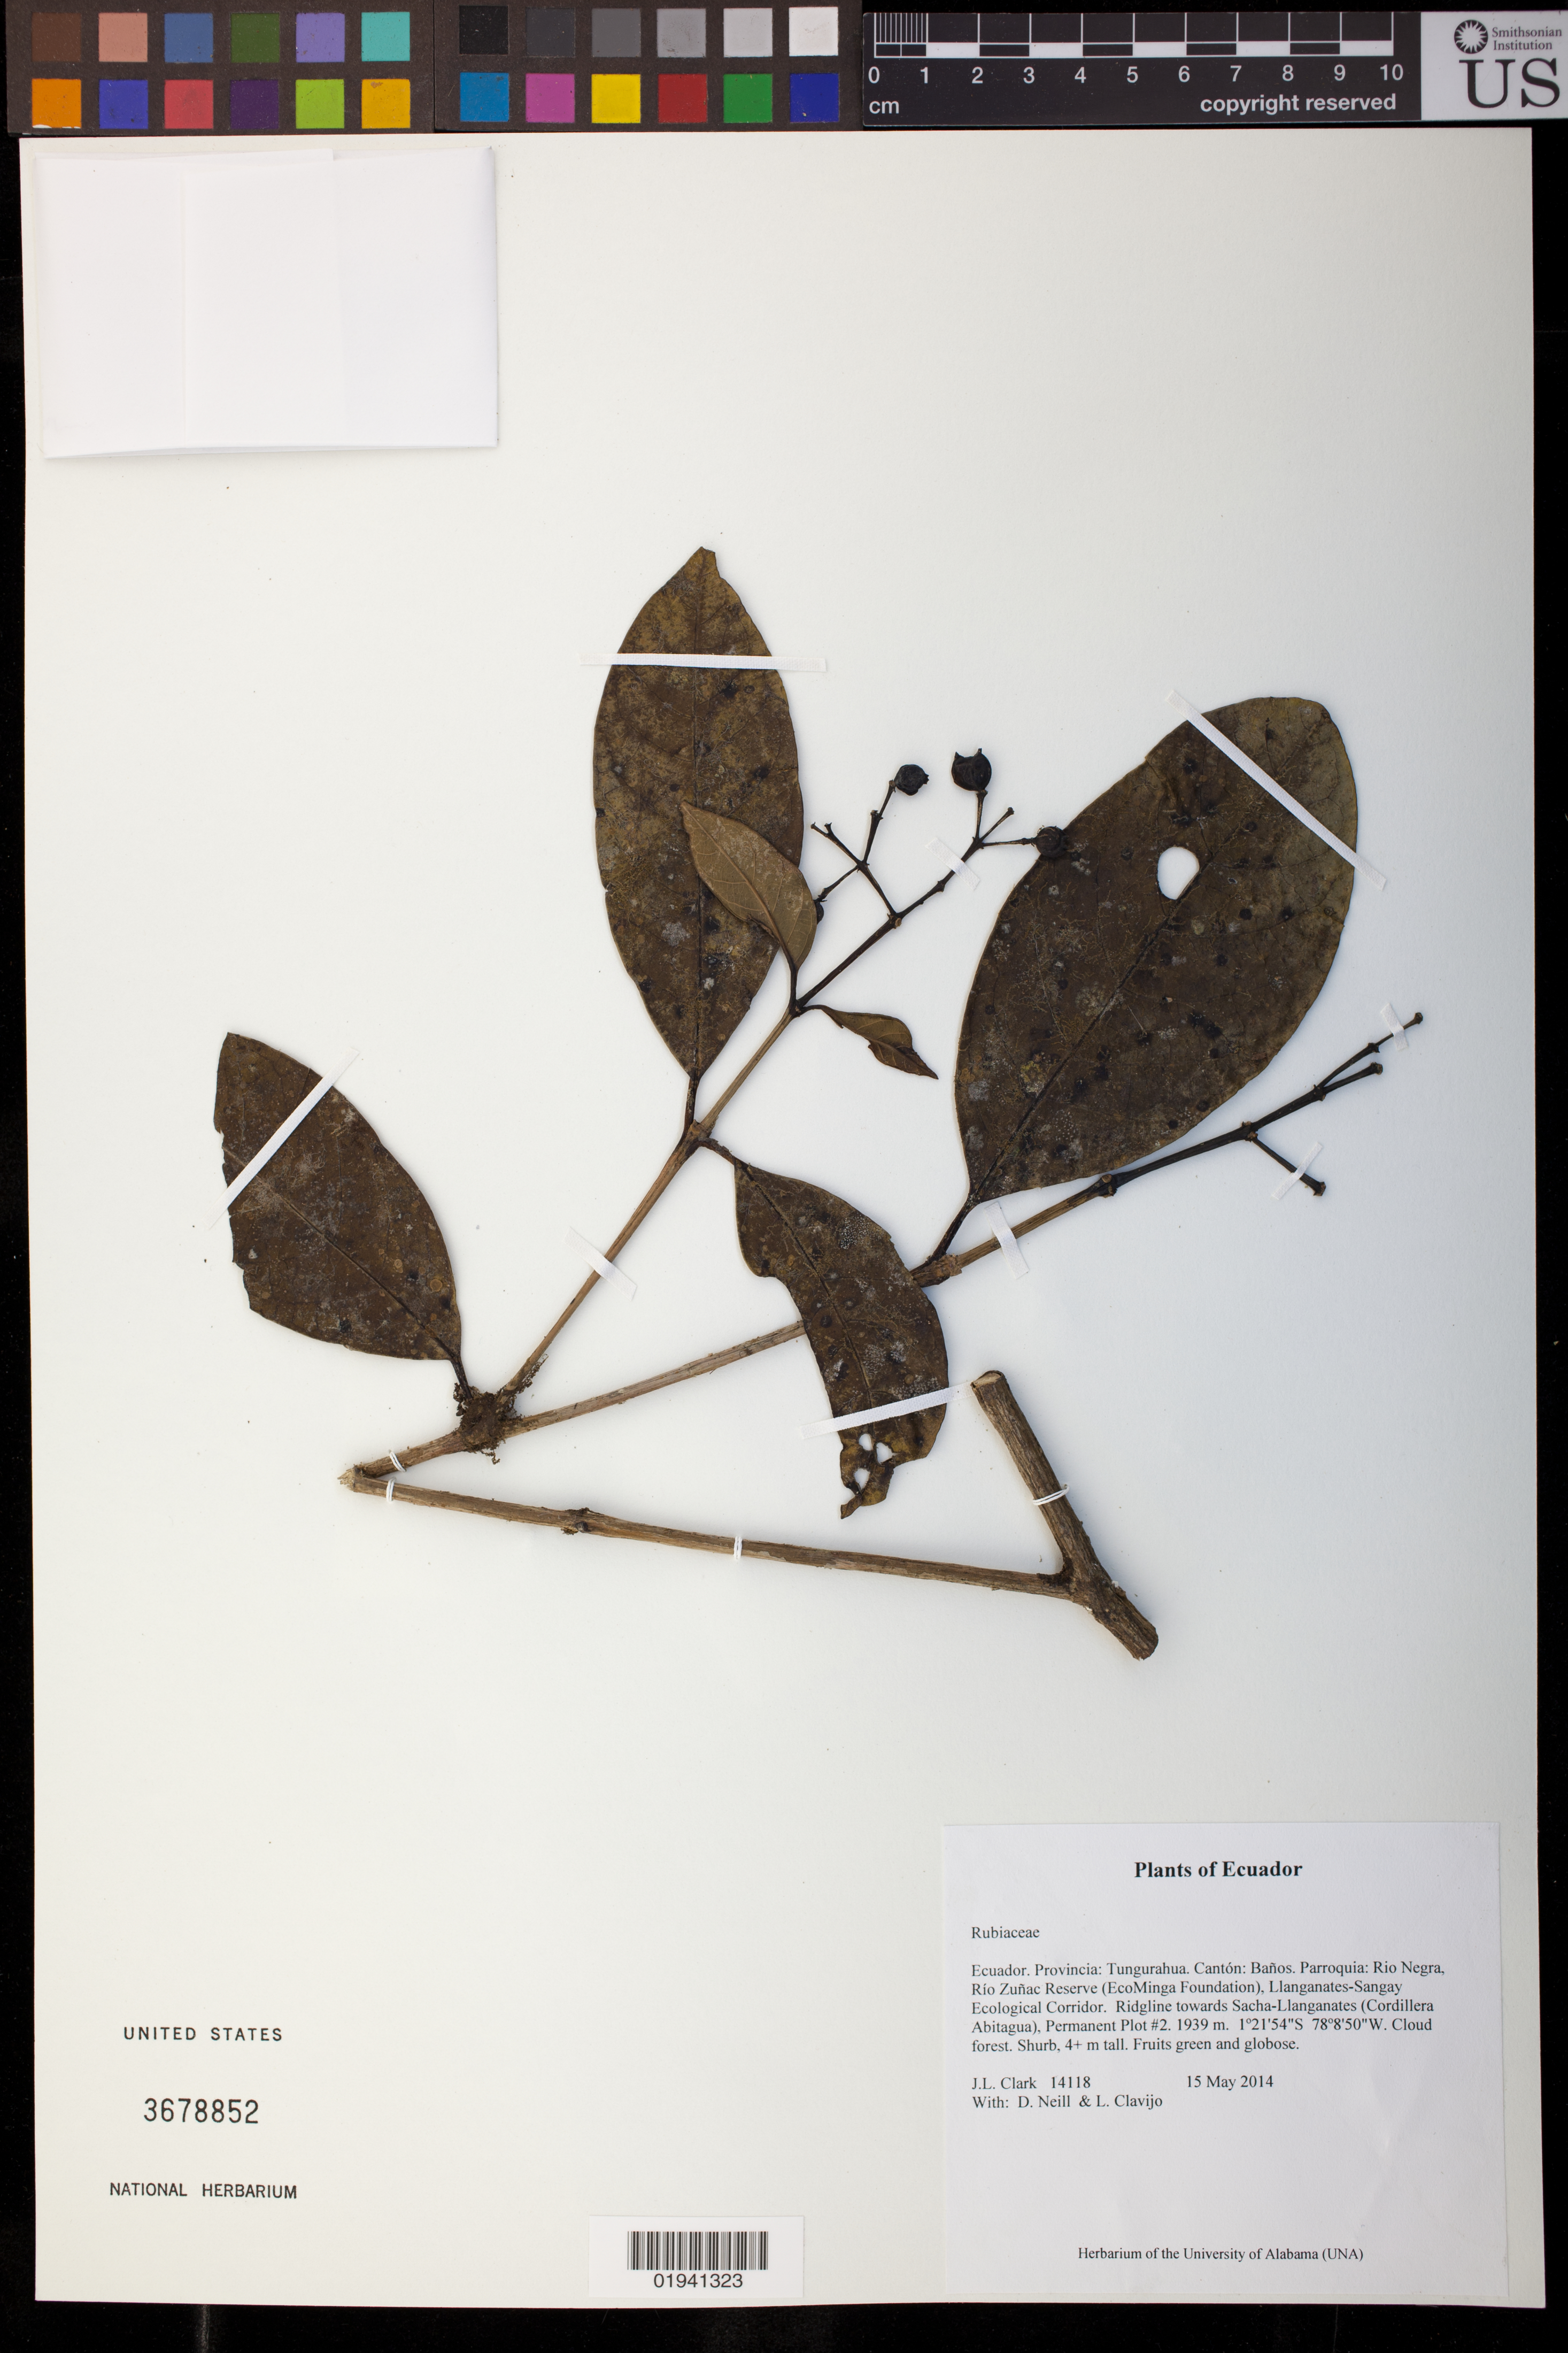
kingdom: Plantae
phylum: Tracheophyta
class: Magnoliopsida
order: Gentianales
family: Rubiaceae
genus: Coussarea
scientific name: Coussarea sp.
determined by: Kirkbride, J. H., Jr.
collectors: J. L. Clark, D. Neill & L. Clavijo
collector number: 14118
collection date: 2014-05-15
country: Ecuador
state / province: Tungurahua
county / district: Banos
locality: Parroquia: Rio Negra, Rio Zunac Reserve (EcoMinga Foundation), Llanganates-Sangay Ecological Corridor. Ridgeline towards Sacha-Llanganates (Cordillera Abitagua), Permanent Plot #2.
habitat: Cloud forest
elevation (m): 1939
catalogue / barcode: US 3678852